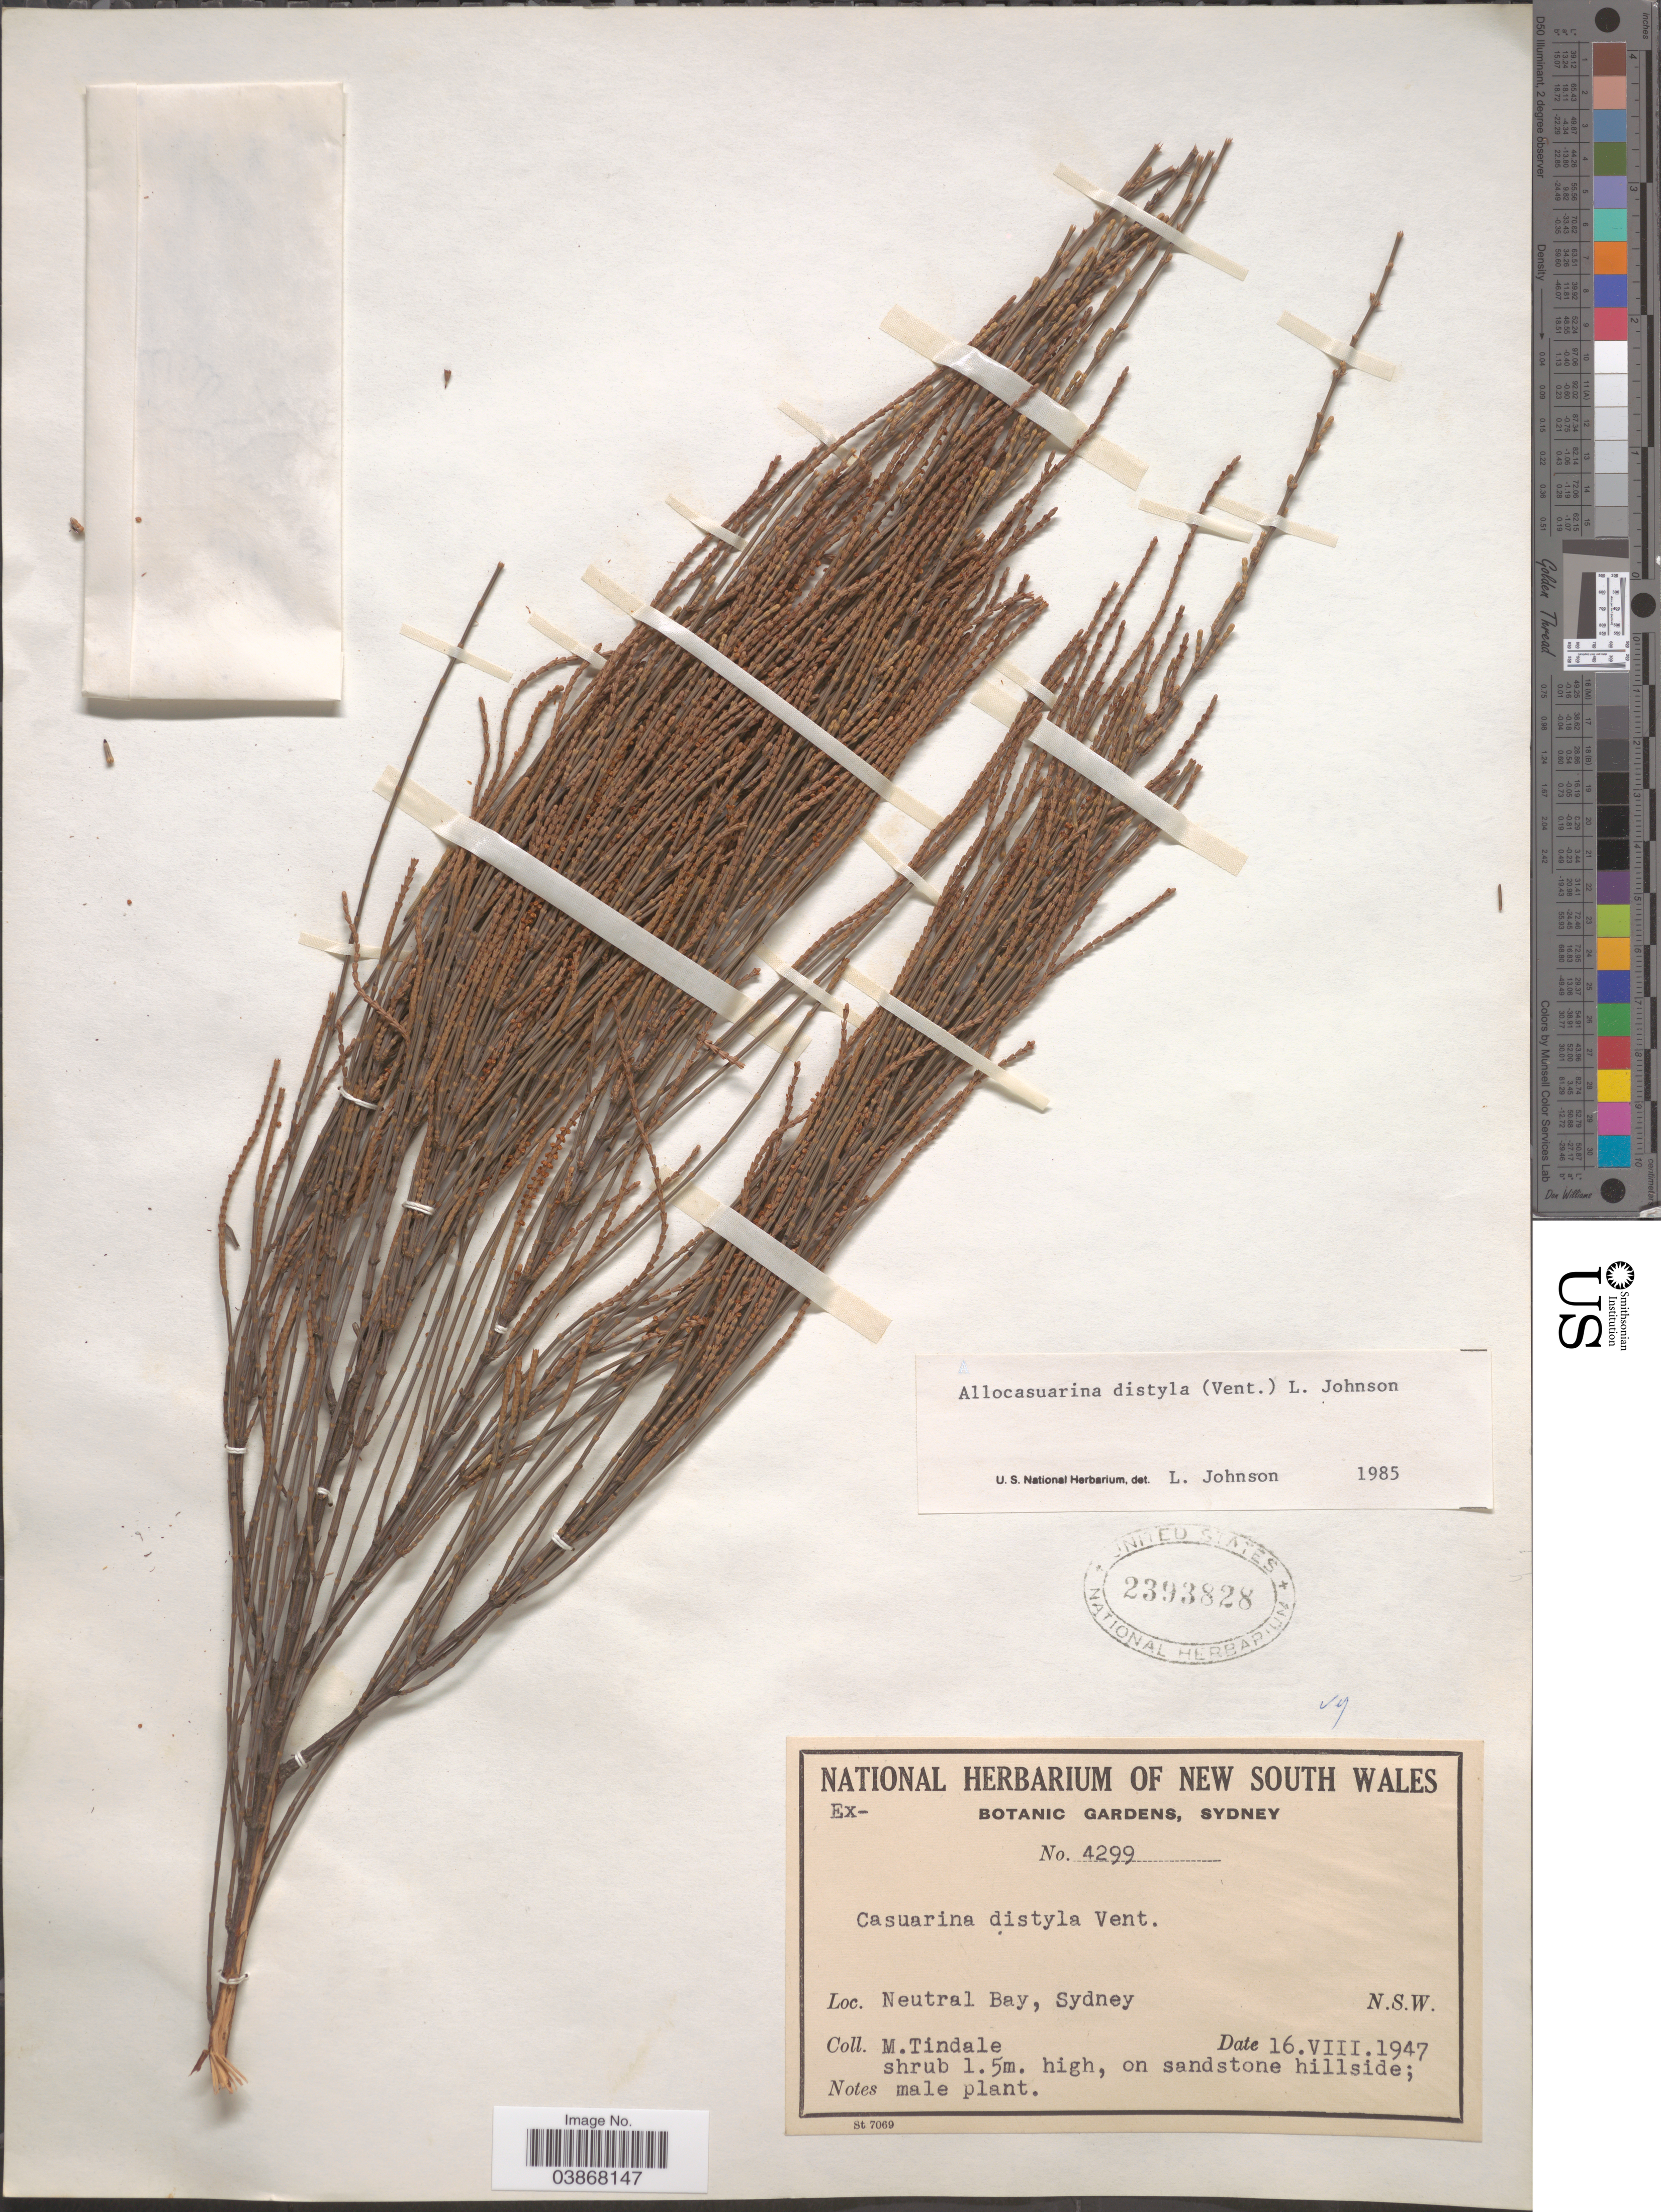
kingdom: Plantae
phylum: Tracheophyta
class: Magnoliopsida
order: Fagales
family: Casuarinaceae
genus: Allocasuarina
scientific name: Allocasuarina distyla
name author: (Vent.) L.A.S. Johnson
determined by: Johnson, L. A. S.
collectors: M. D. Tindale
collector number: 4299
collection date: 1947-08-16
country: Australia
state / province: New South Wales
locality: Neutral Bay, Sydney.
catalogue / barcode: US 2393828